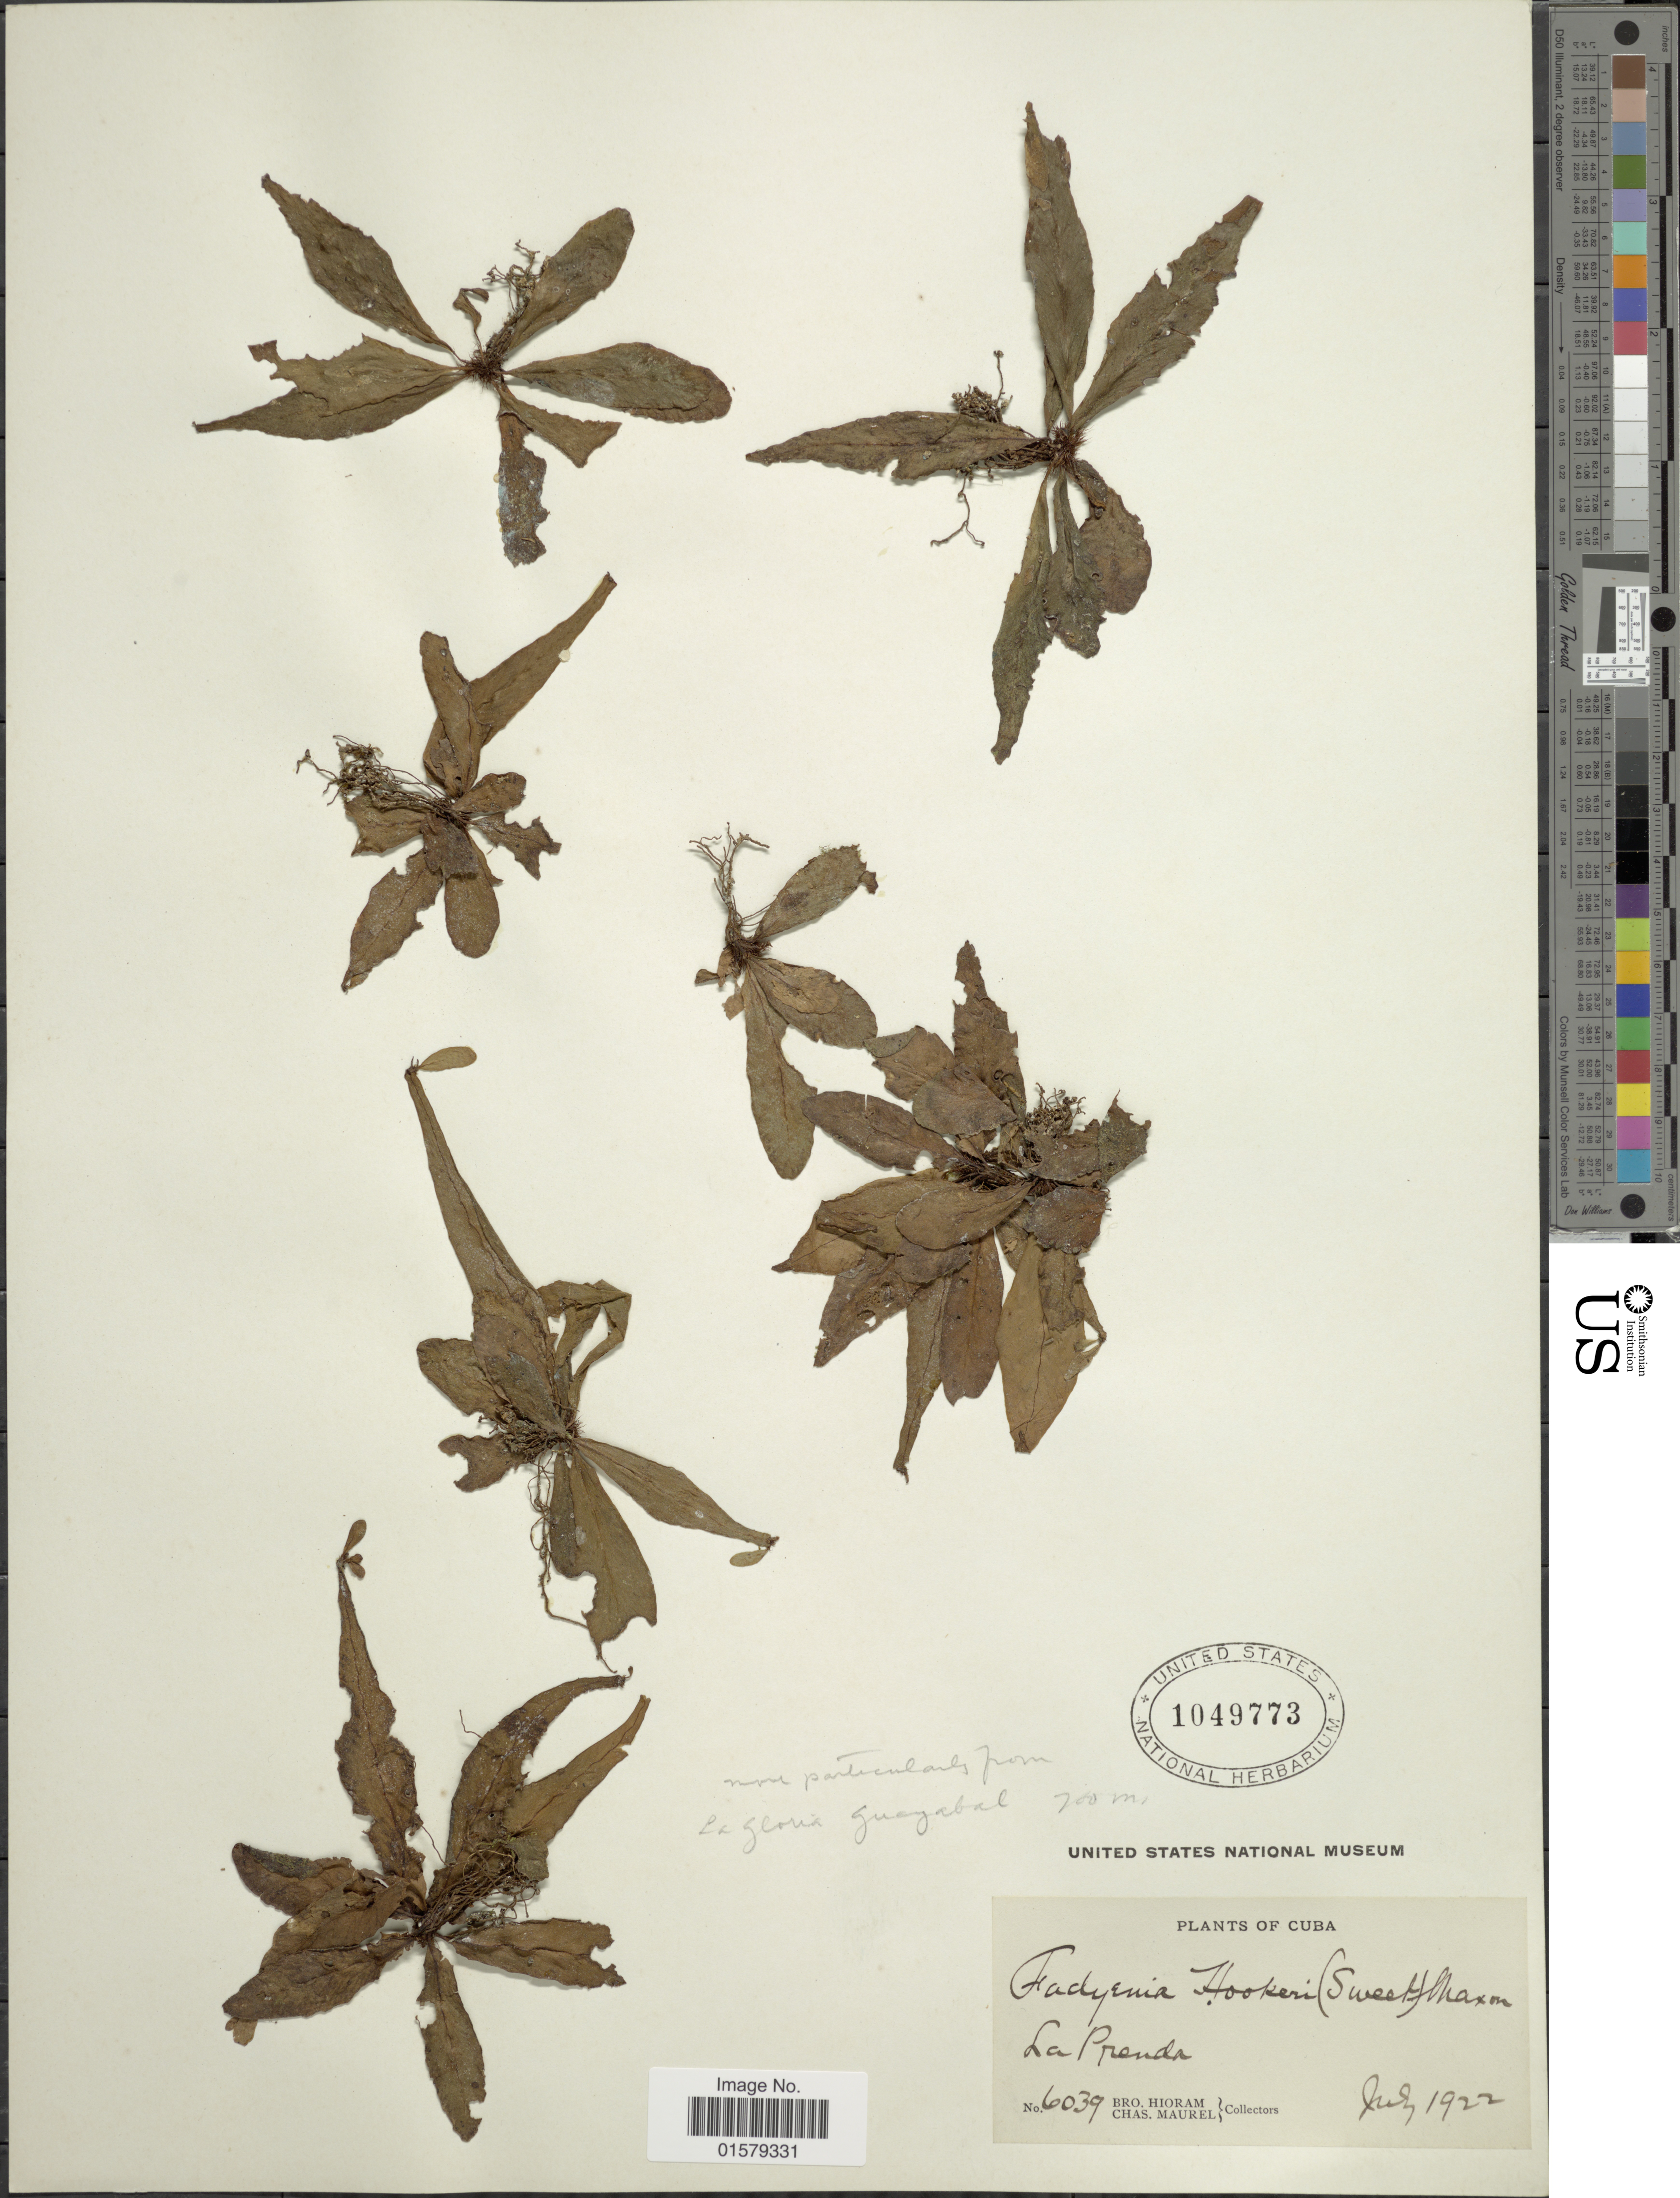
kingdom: Plantae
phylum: Tracheophyta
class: Polypodiopsida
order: Polypodiales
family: Tectariaceae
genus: Tectaria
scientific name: Tectaria hookeri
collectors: Bro. Hioram & C. Maurel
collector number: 6039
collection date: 1922-07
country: Cuba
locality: La Prenda.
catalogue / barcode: US 1049773